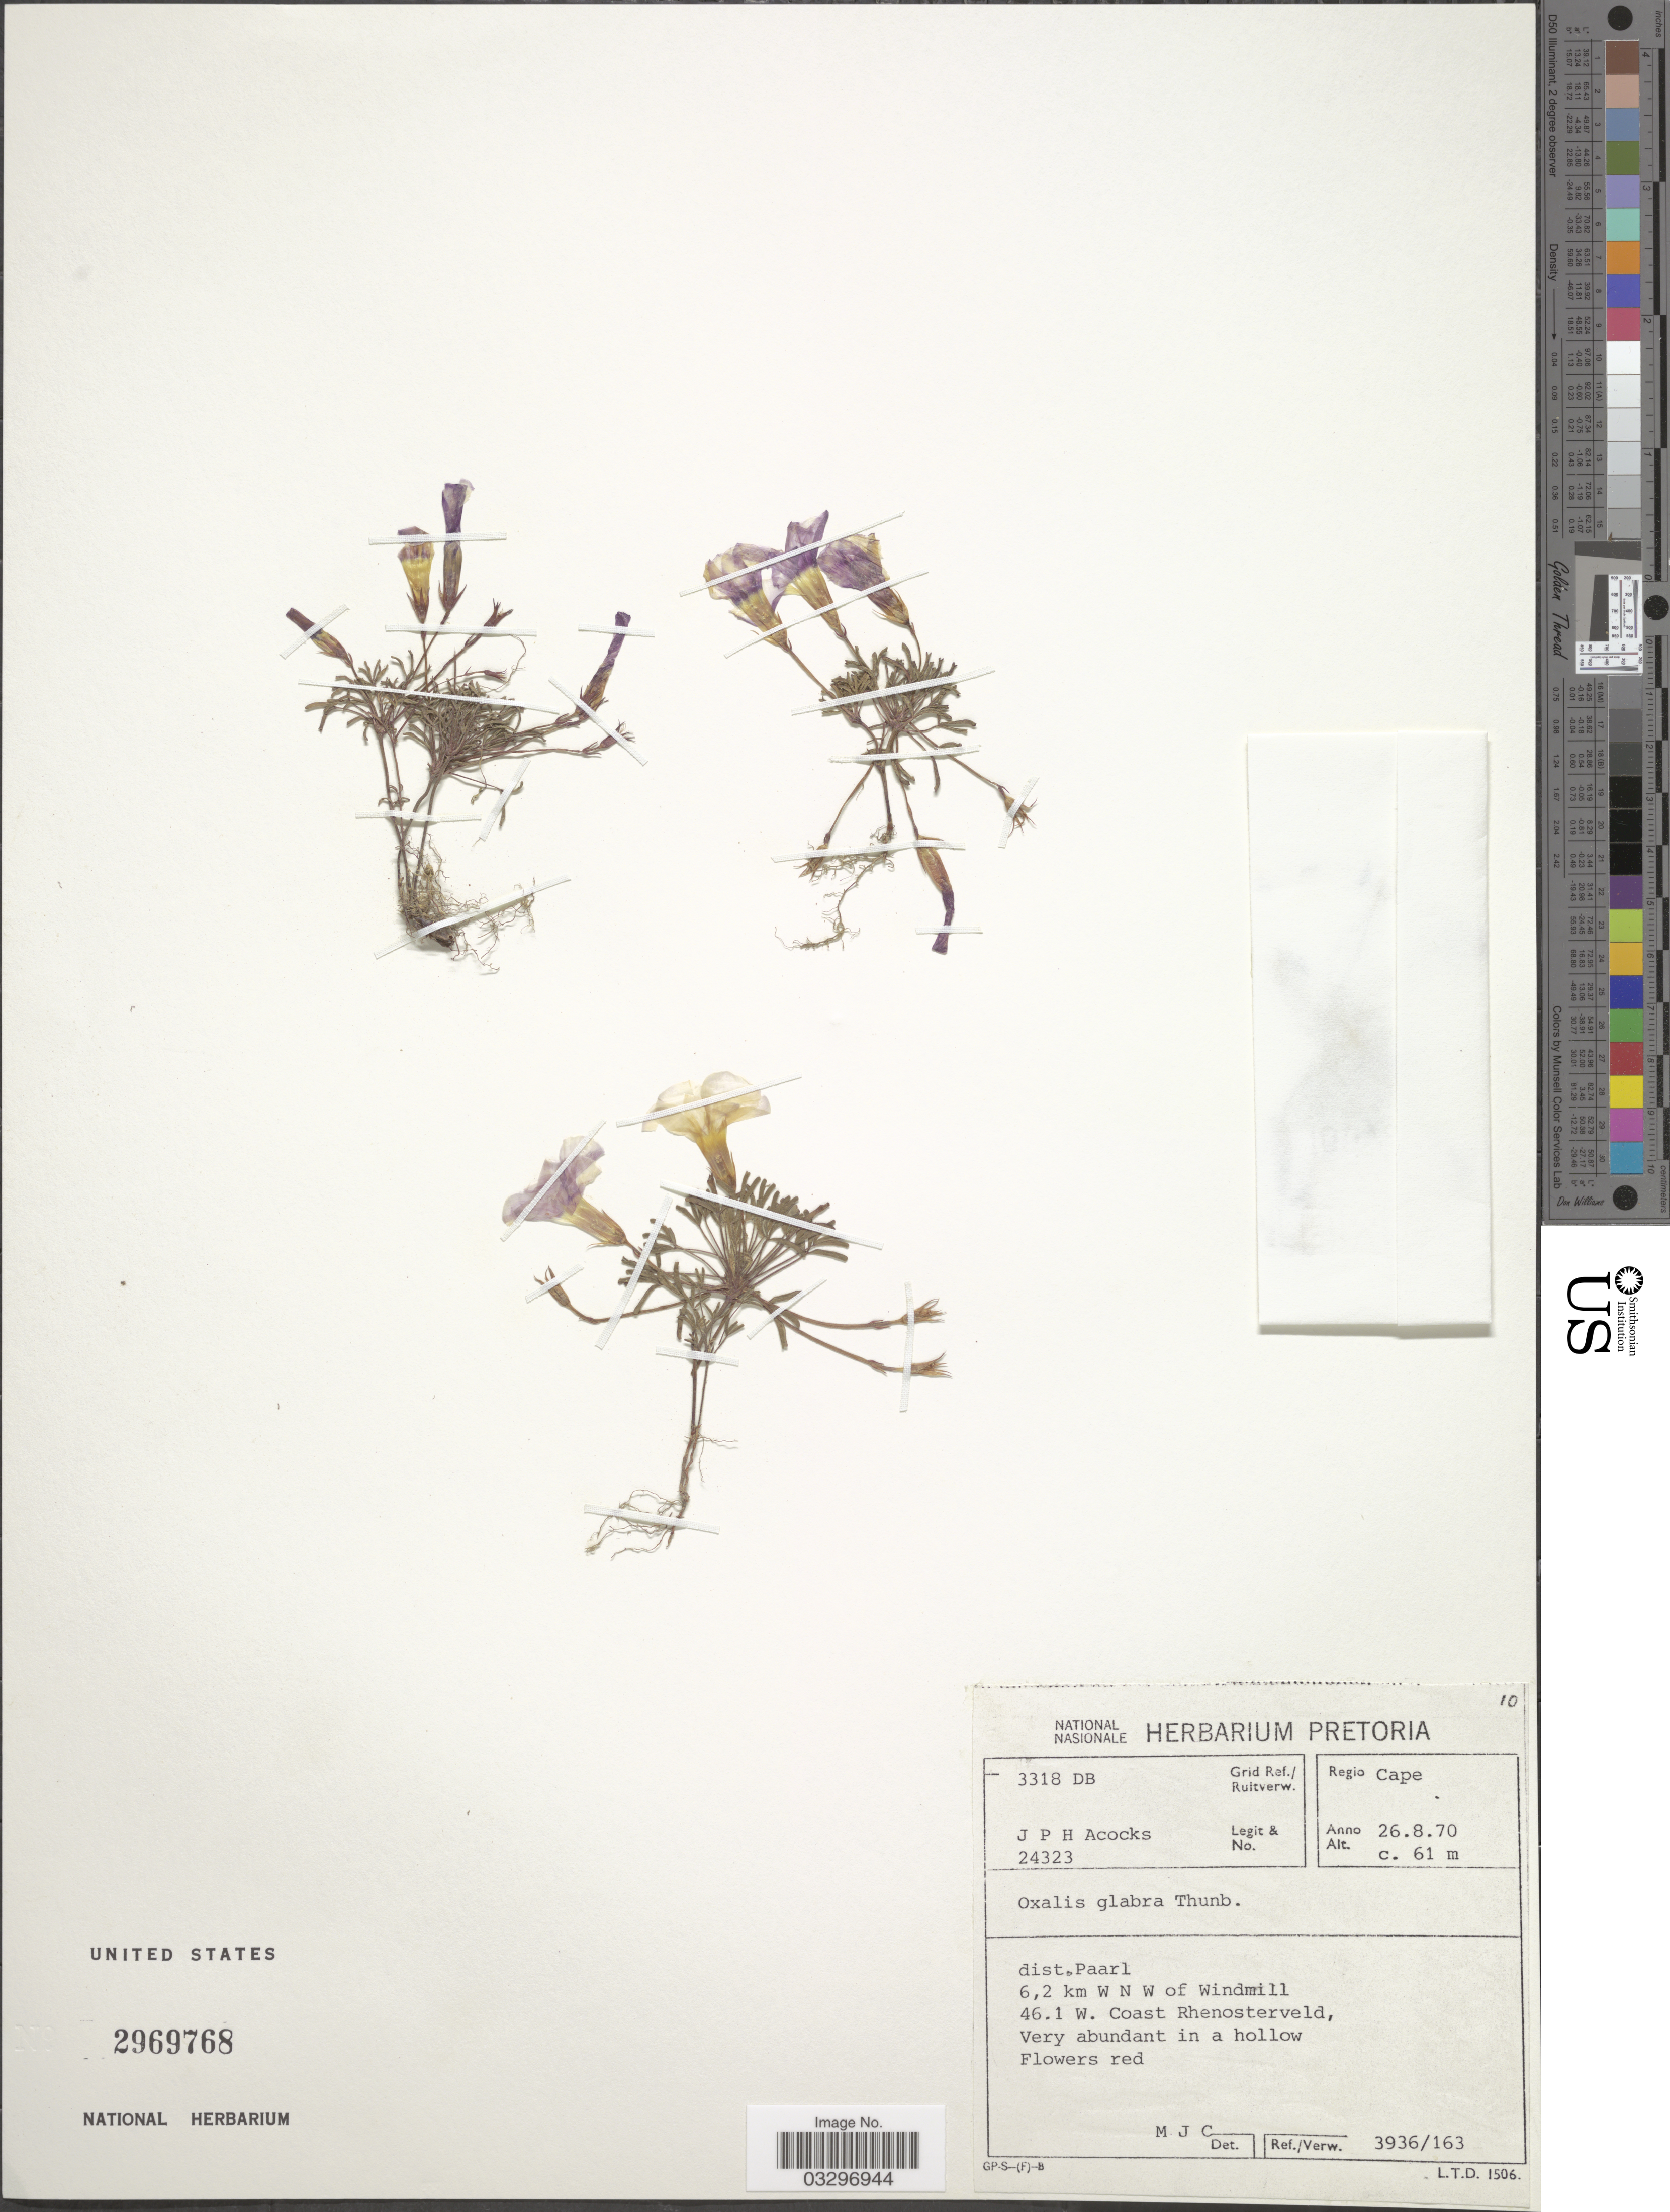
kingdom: Plantae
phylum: Tracheophyta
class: Magnoliopsida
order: Oxalidales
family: Oxalidaceae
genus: Oxalis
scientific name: Oxalis glabra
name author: Thunb.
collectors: J. P. Acocks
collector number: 24323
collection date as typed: Transcribed d/m/y: 26/8/70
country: South Africa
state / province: Western Cape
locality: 3318 DB Grid Ref./Ruitverw. Regio Cape. Dist. Paarl. 6.2 km W N W of Windmill. 46.1 W. Coast Rhenosterveld.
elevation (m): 61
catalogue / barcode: US 2969768